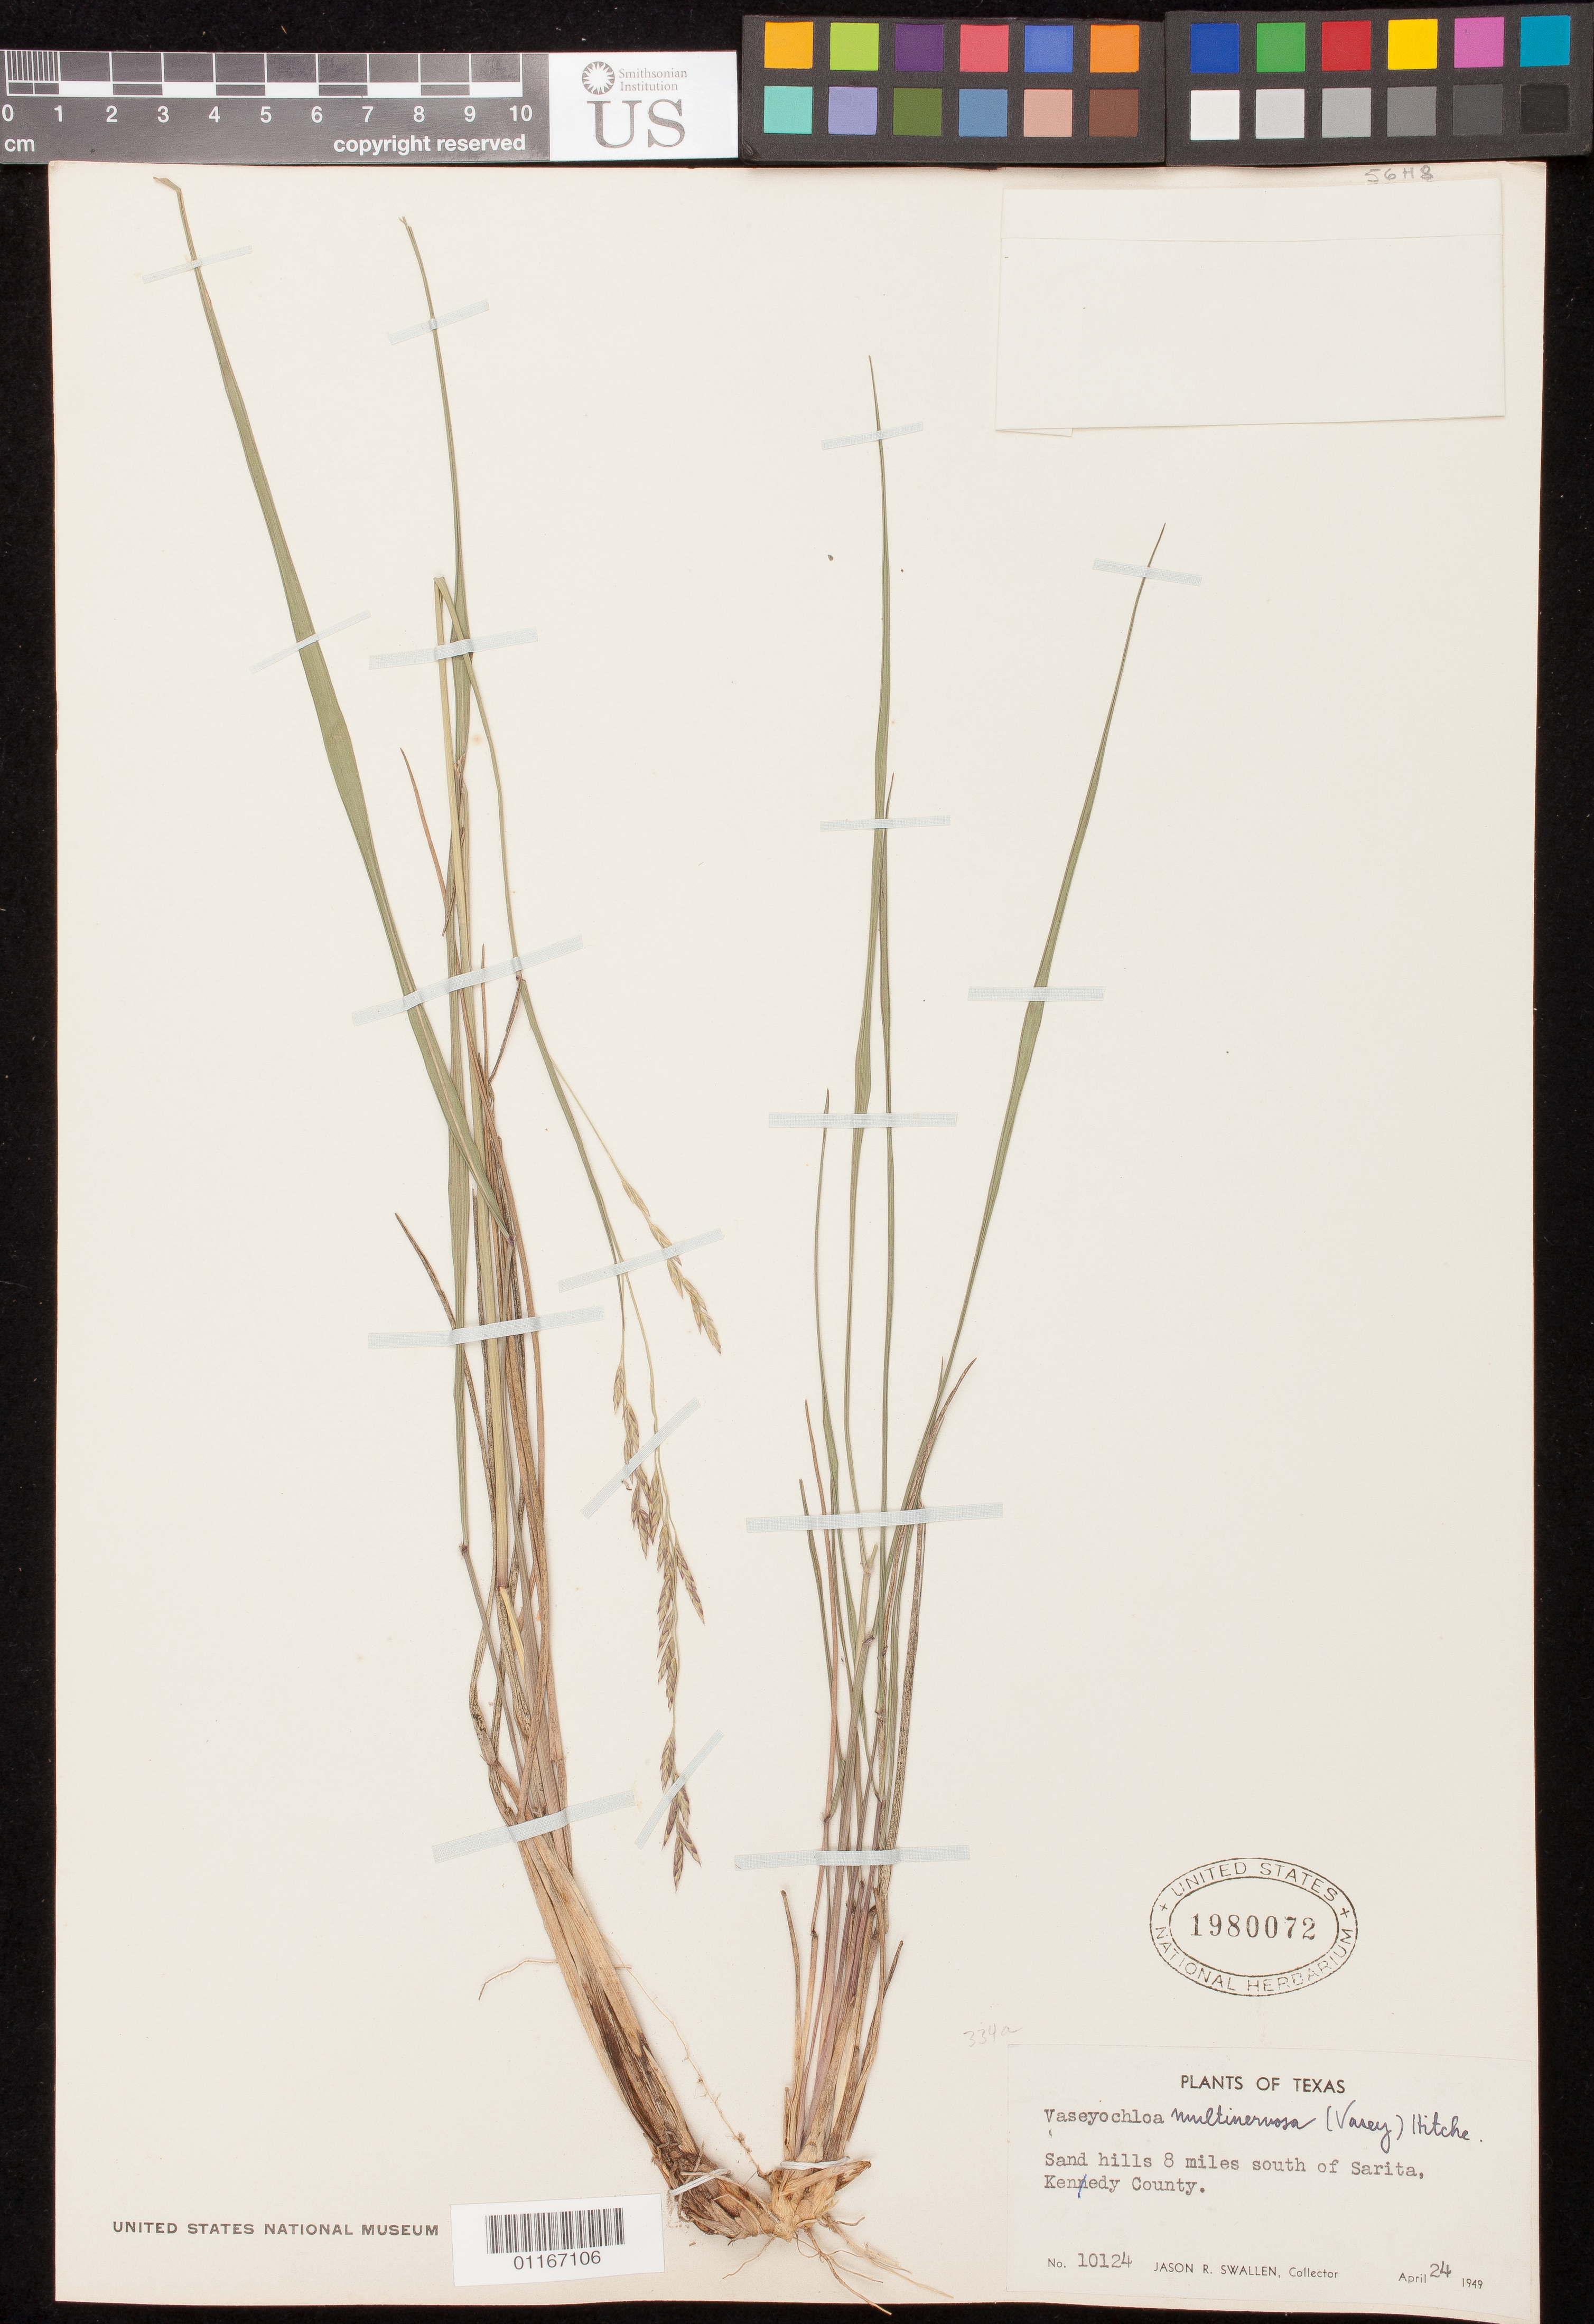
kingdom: Plantae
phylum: Tracheophyta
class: Liliopsida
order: Poales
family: Poaceae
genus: Vaseyochloa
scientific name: Vaseyochloa multinervosa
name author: (Vasey) Hitchc.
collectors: J. R. Swallen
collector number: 10124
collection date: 1949-04-24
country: United States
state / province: Texas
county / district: Kenedy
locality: Sand hills 8 miles south of Sarita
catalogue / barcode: US 1980072